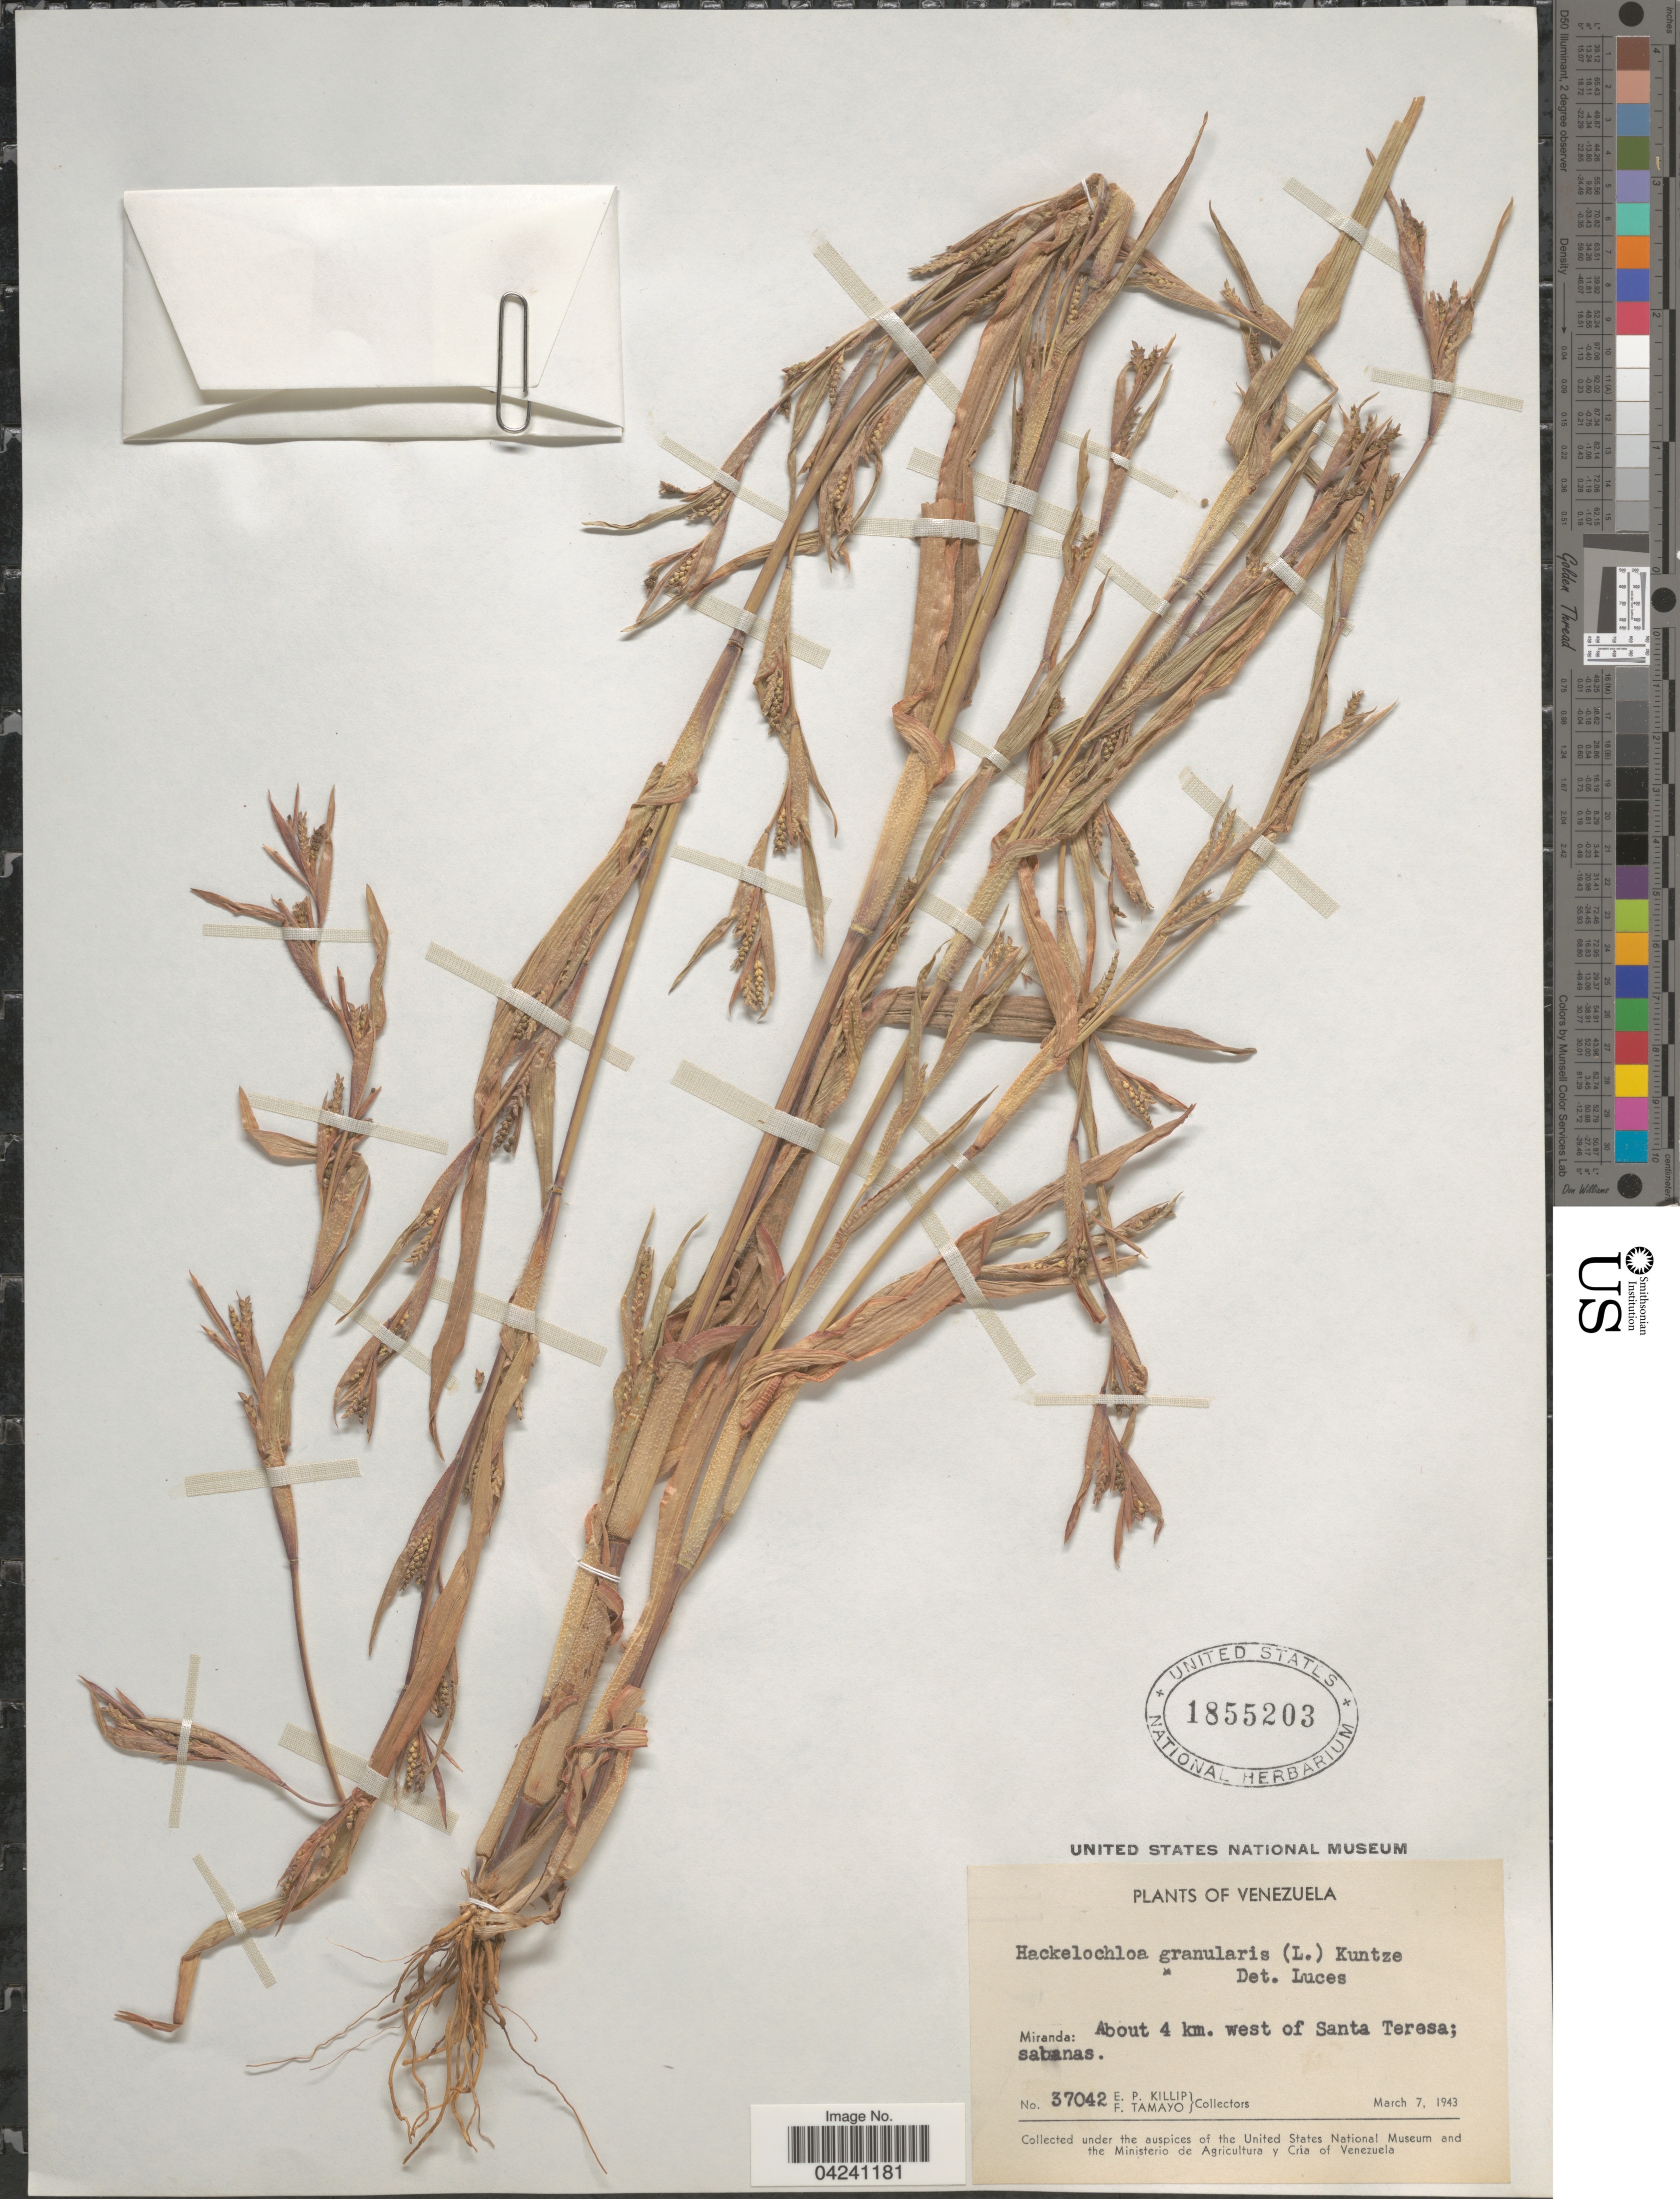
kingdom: Plantae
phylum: Tracheophyta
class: Liliopsida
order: Poales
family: Poaceae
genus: Hackelochloa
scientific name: Hackelochloa granularis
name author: (L.) Kuntze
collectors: E. P. Killip & F. Tamayo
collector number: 37042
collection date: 1943-03-07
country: Venezuela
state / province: Miranda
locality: About 4 km. west of Santa Teresa; sabanas.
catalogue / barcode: US 1855203